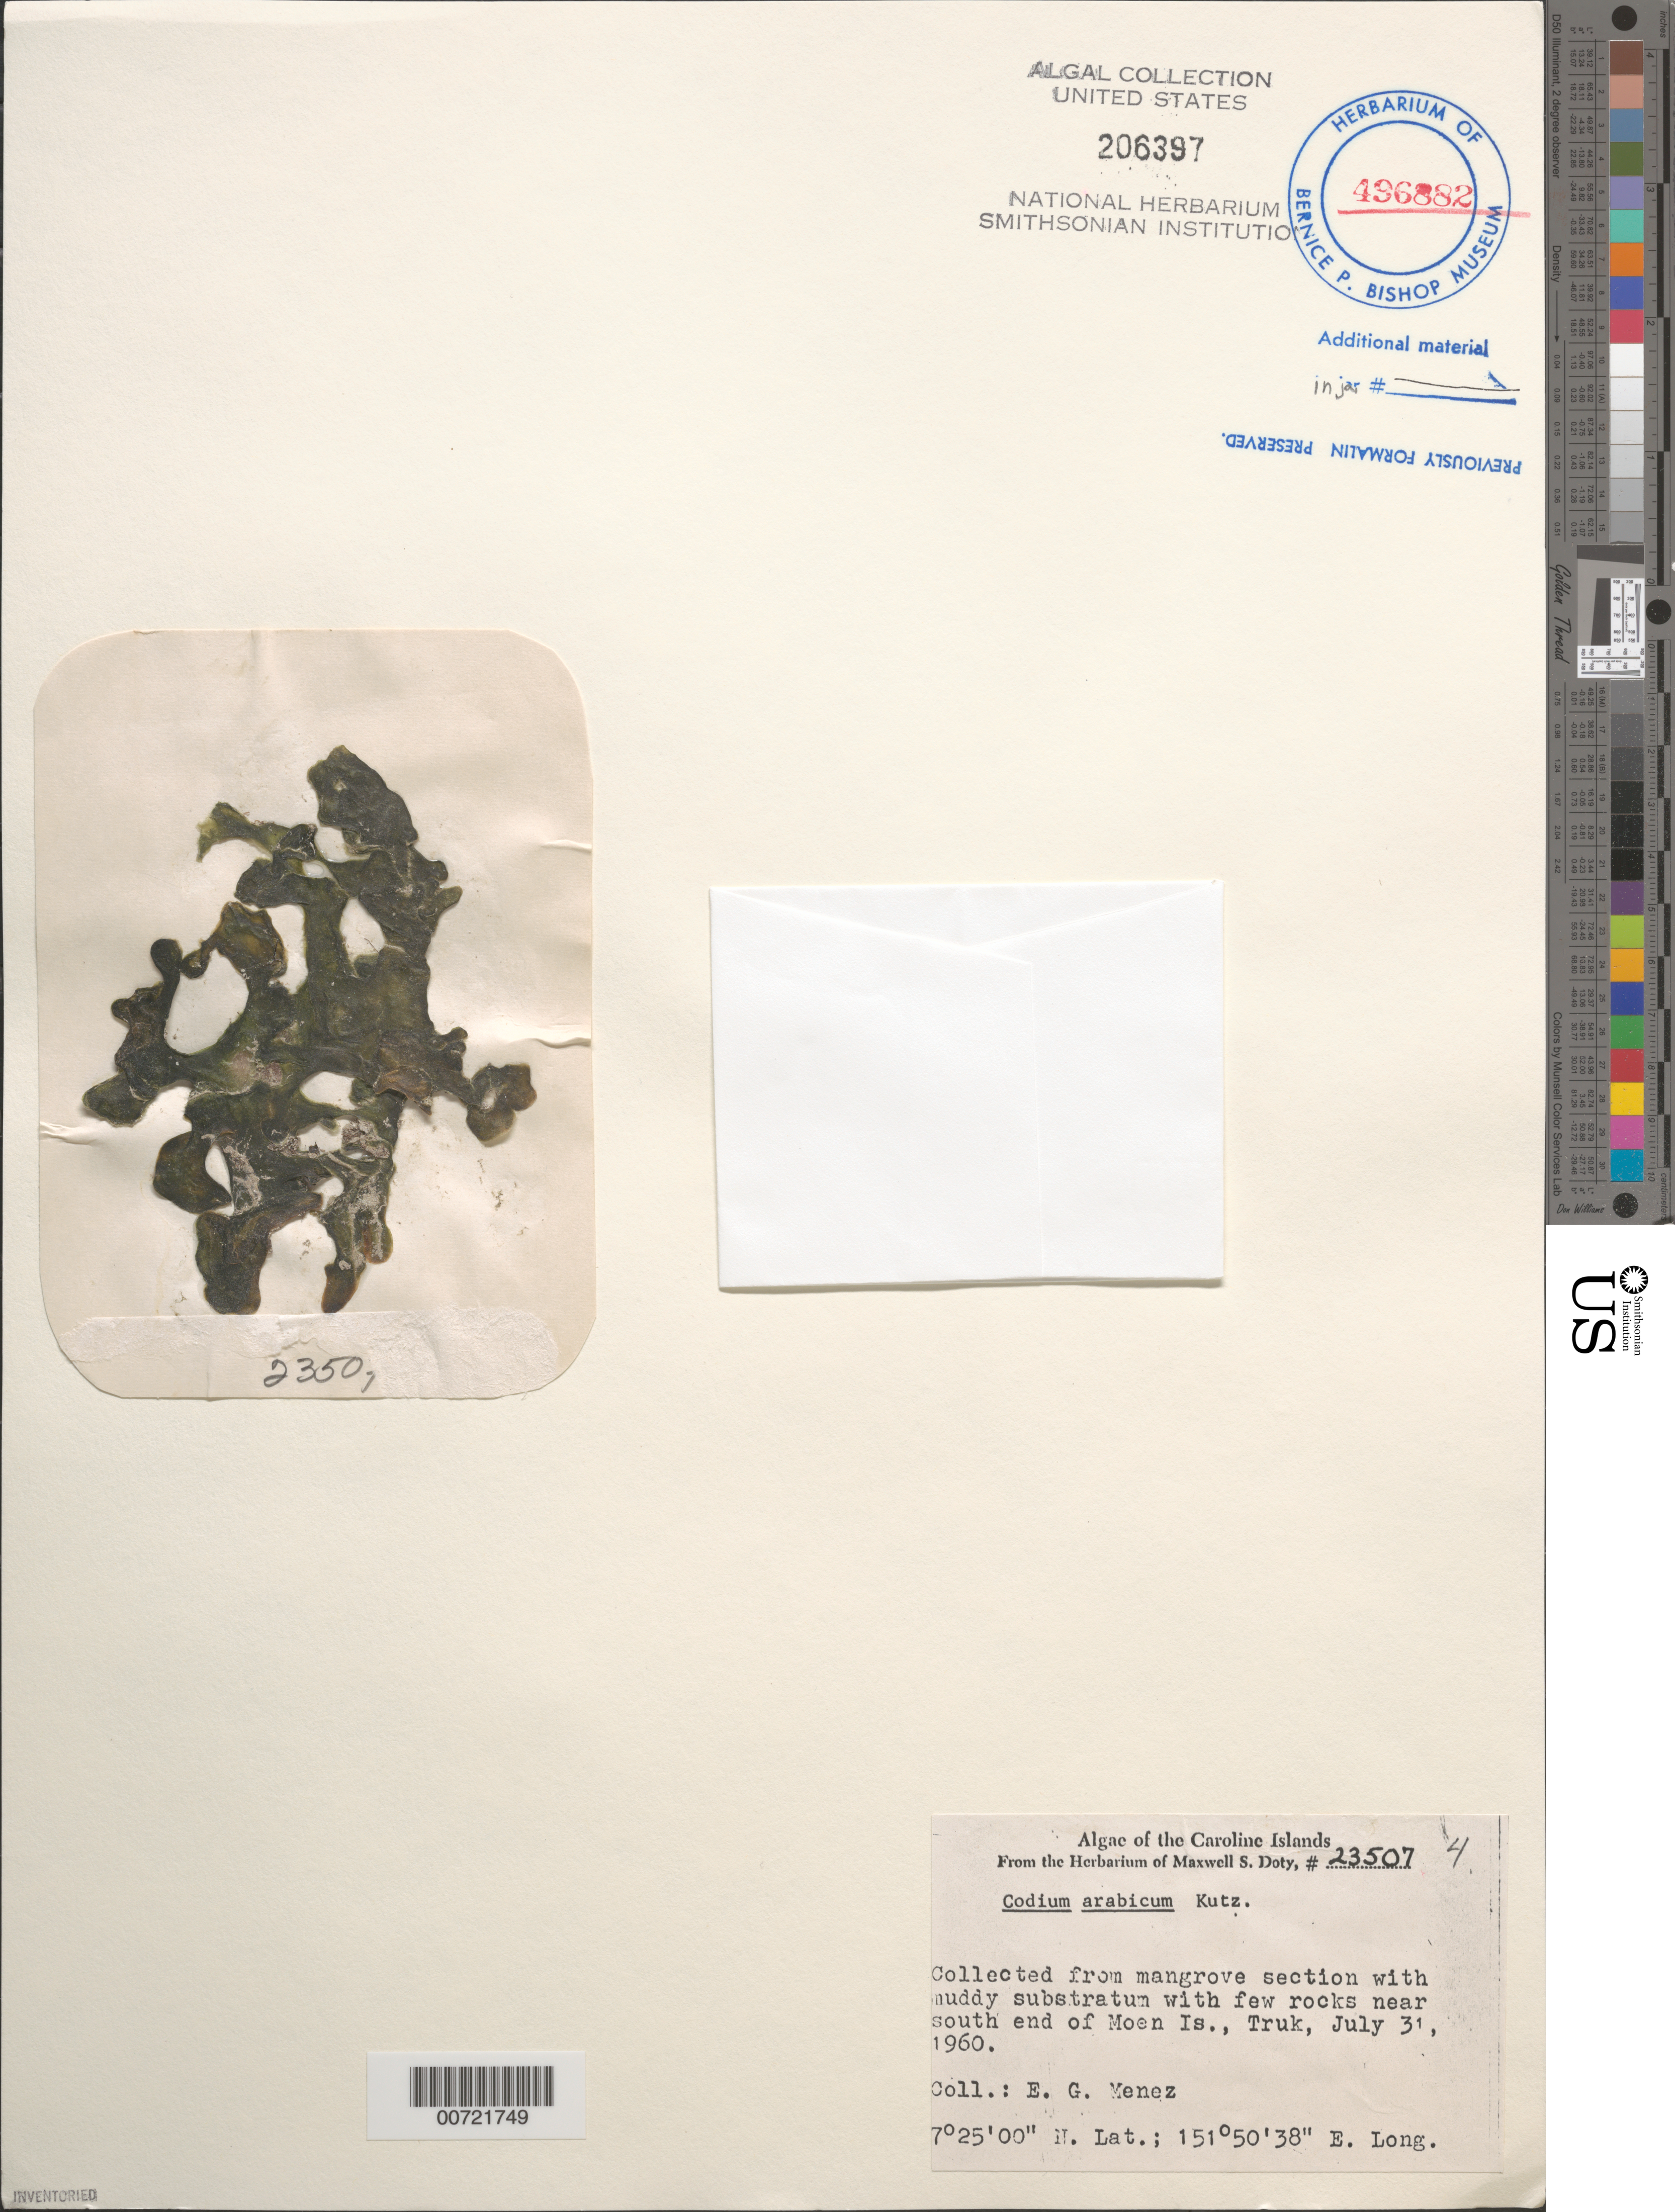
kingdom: Plantae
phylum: Chlorophyta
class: Ulvophyceae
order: Bryopsidales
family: Codiaceae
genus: Codium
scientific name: Codium arabicum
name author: Kütz.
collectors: Meñez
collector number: MSD 23507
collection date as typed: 31 Jul 1960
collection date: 1960-07-31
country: Micronesia, Federated States of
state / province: Truk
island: Moen [Wono]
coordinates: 7 25' 00" N, 151 50' 38" E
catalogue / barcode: US 206397